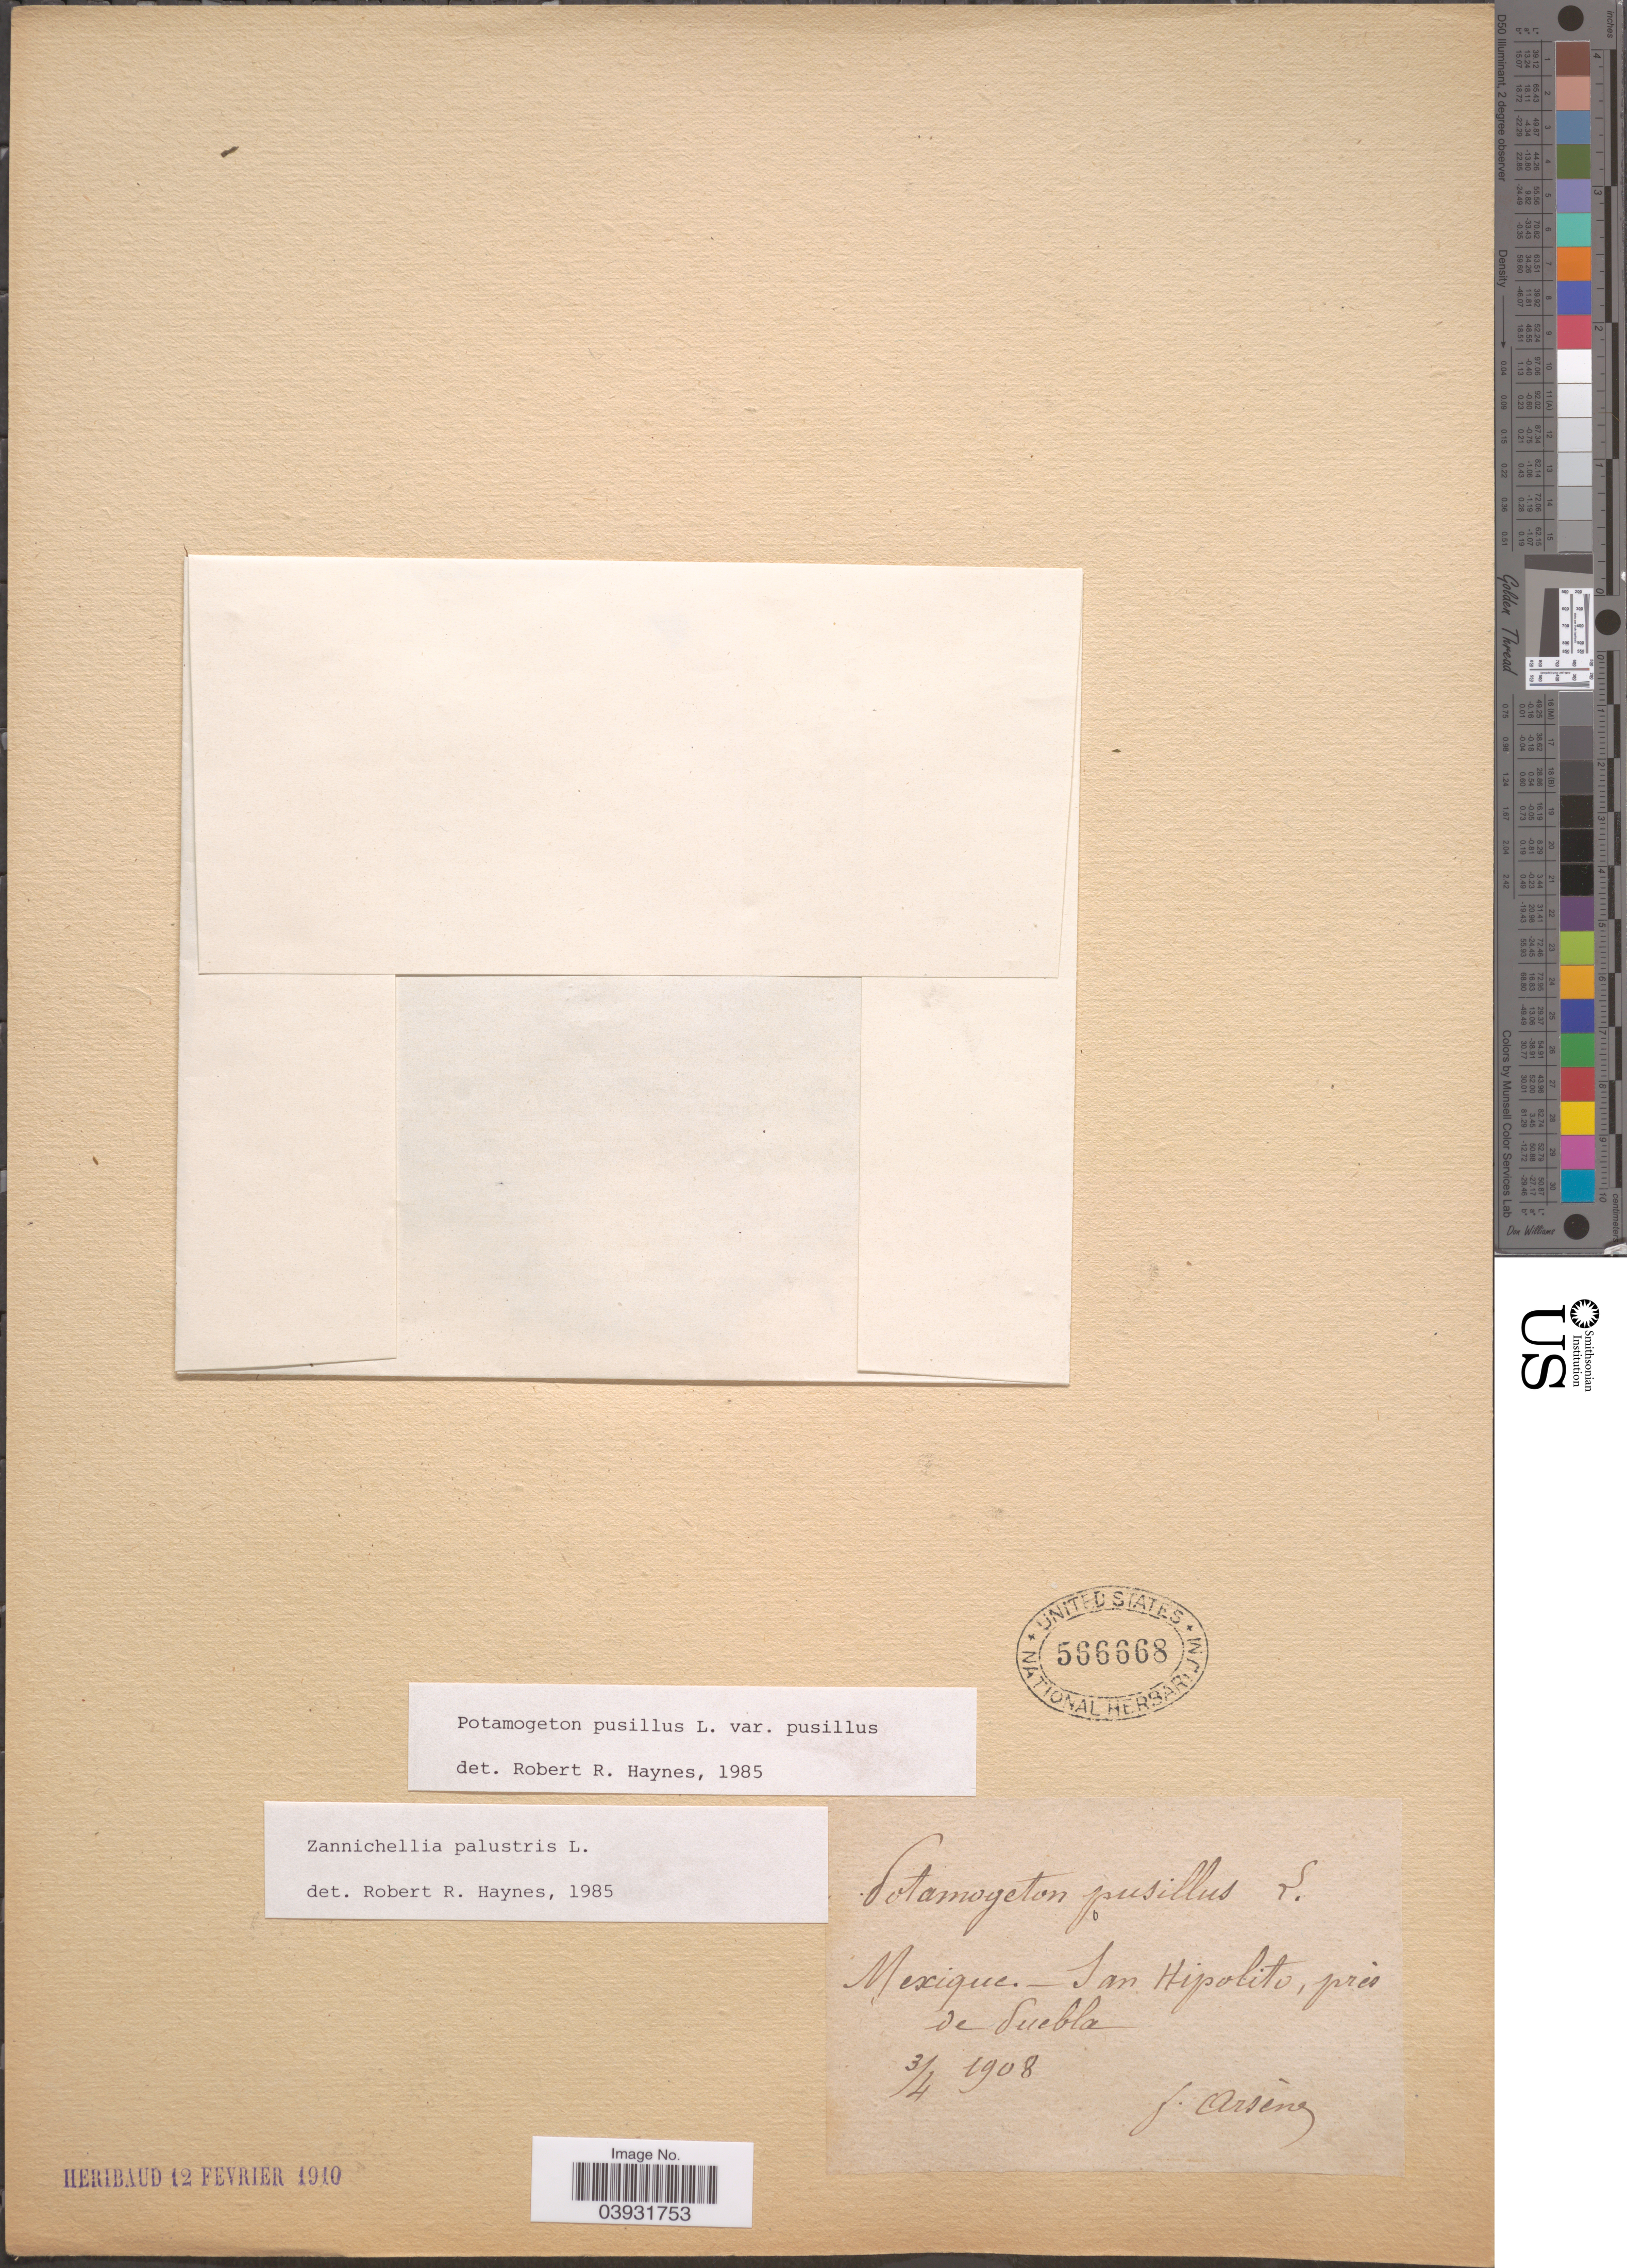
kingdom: Plantae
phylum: Tracheophyta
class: Liliopsida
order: Alismatales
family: Potamogetonaceae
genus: Potamogeton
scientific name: Potamogeton pusillus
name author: L.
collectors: F. Arsène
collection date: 1908-04-03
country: Mexico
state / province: Puebla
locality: San Hipolito, près de Puebla.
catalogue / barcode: US 566668